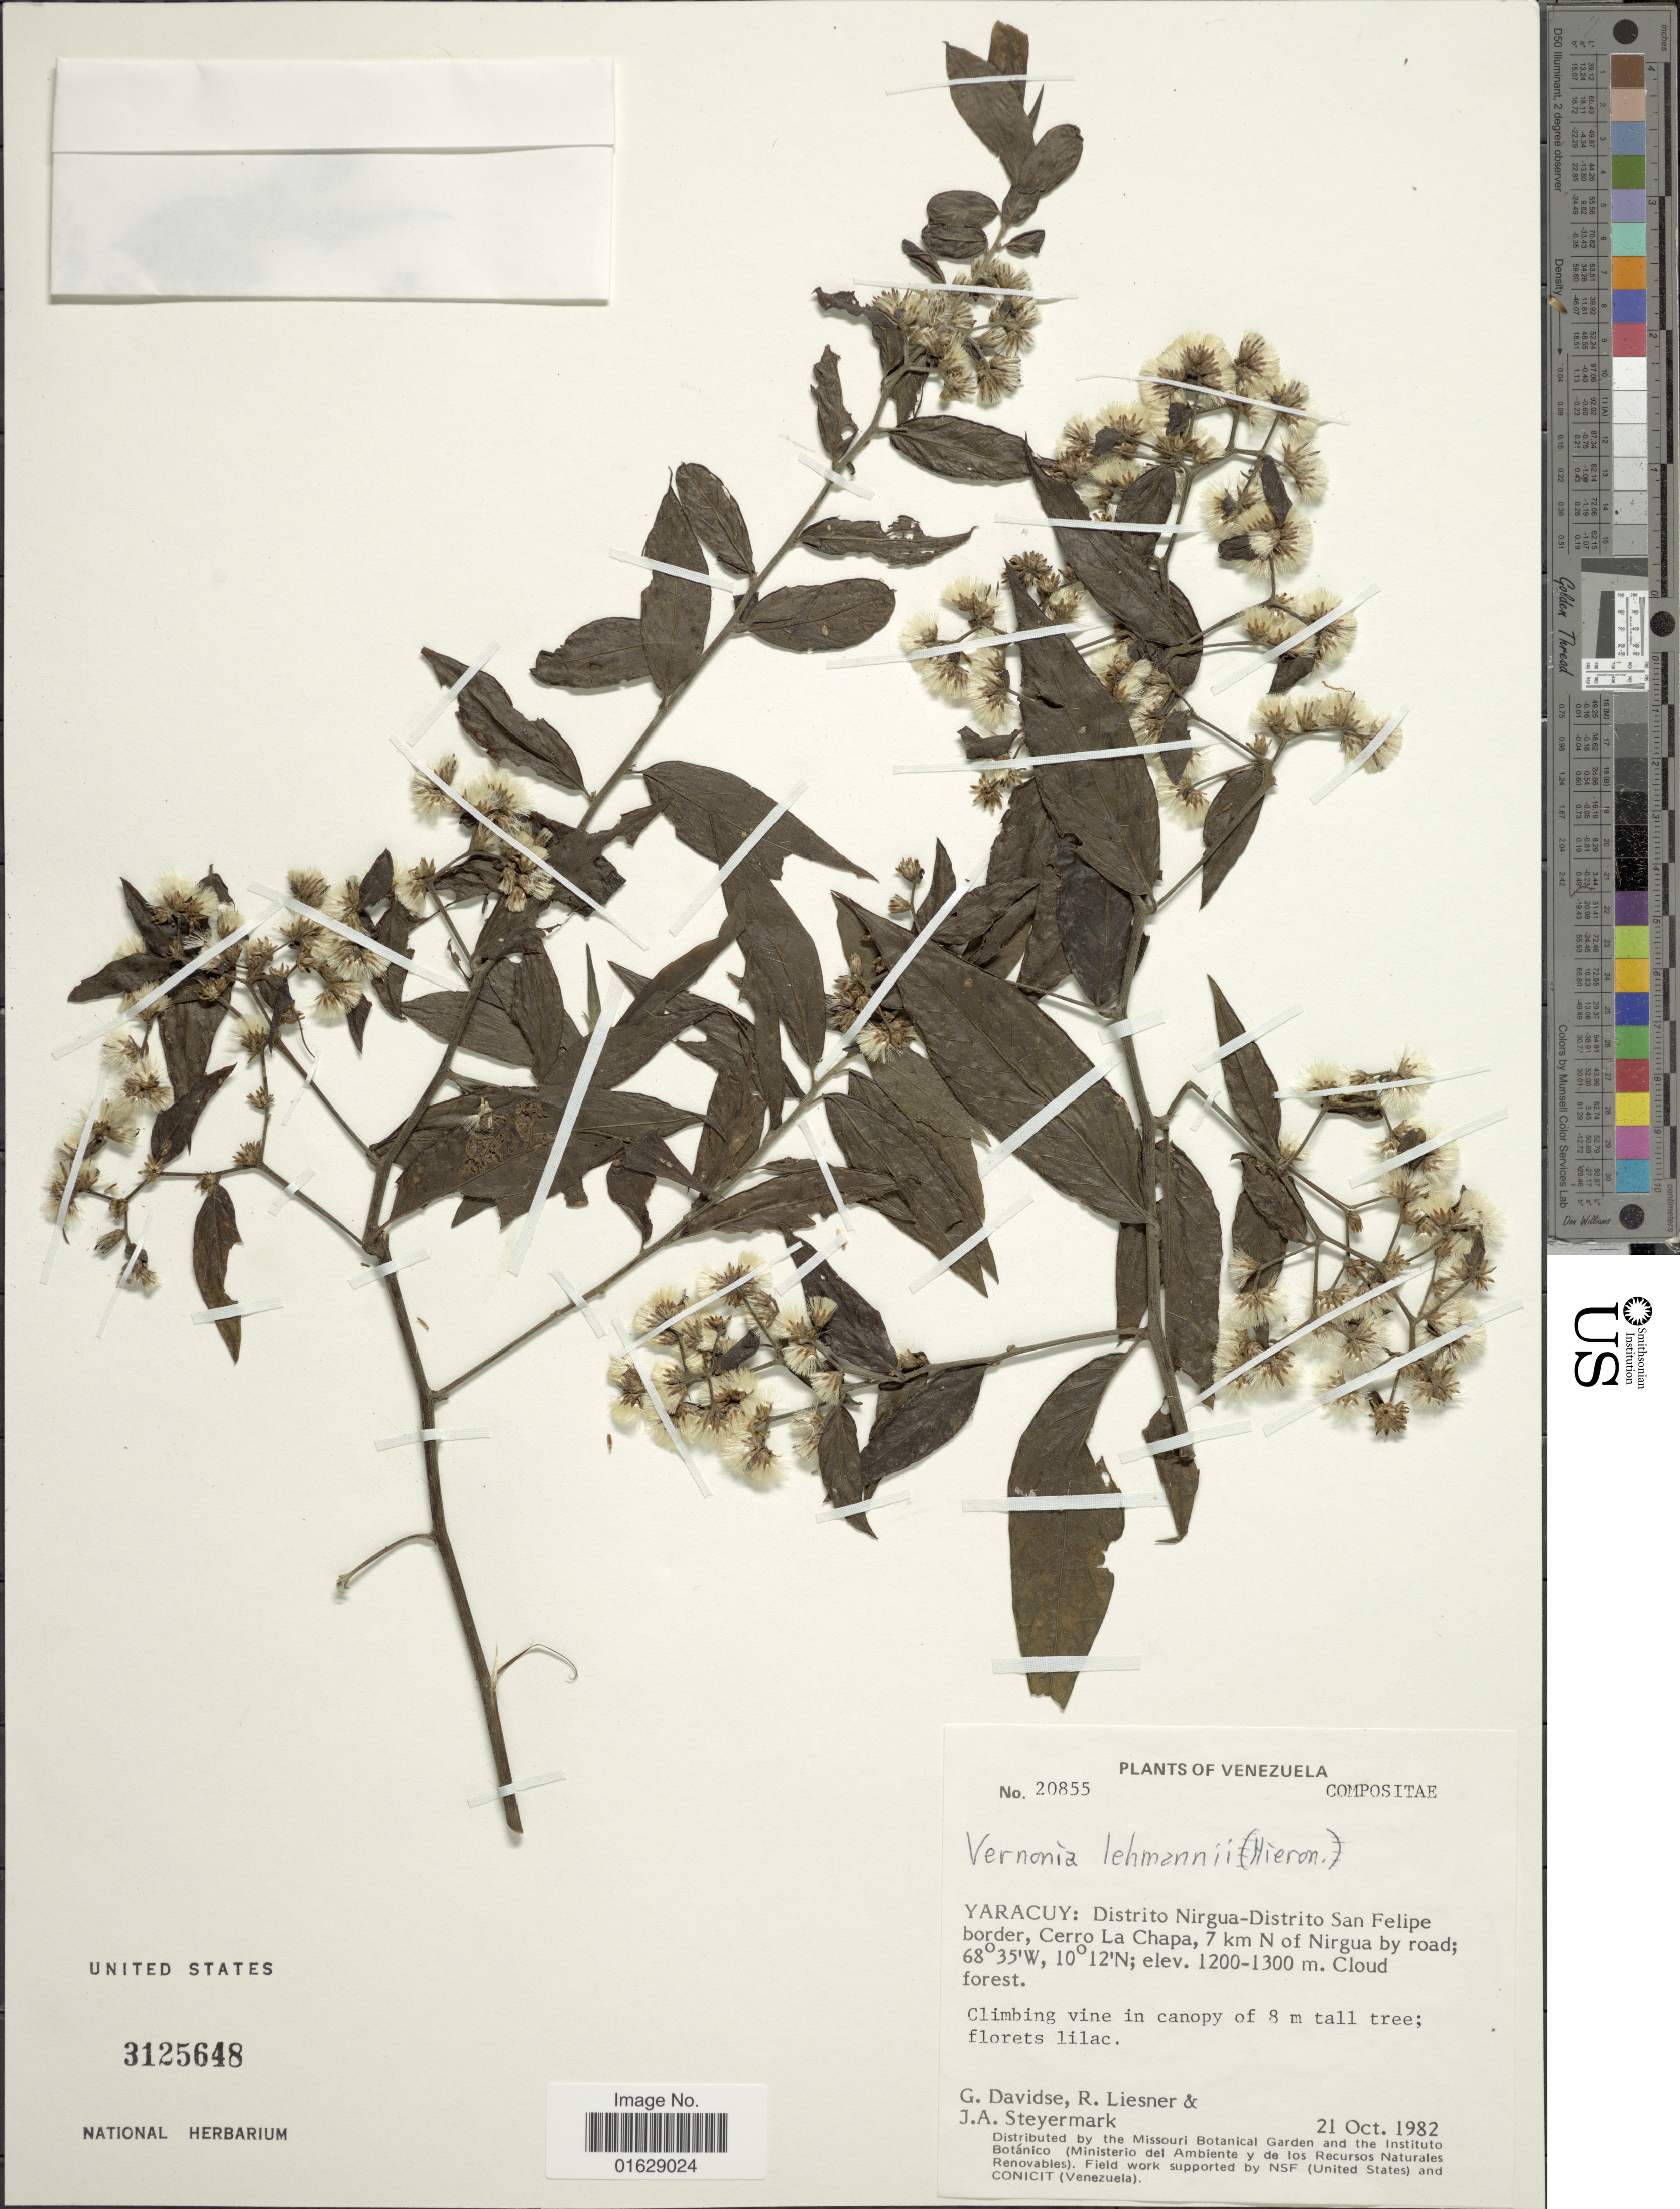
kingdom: Plantae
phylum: Tracheophyta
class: Magnoliopsida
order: Asterales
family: Asteraceae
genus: Lepidaploa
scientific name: Lepidaploa lehmannii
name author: (Hieron.) H. Rob.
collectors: G. Davidse, R. L. Liesner & J. Steyermark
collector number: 20855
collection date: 1982-10-21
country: Venezuela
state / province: Yaracuy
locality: Distrito Nirgua-Distrito San Felipe border, Cerro La Chapa, 7 km N of Nirgua by road.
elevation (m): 1200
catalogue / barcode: US 3125648